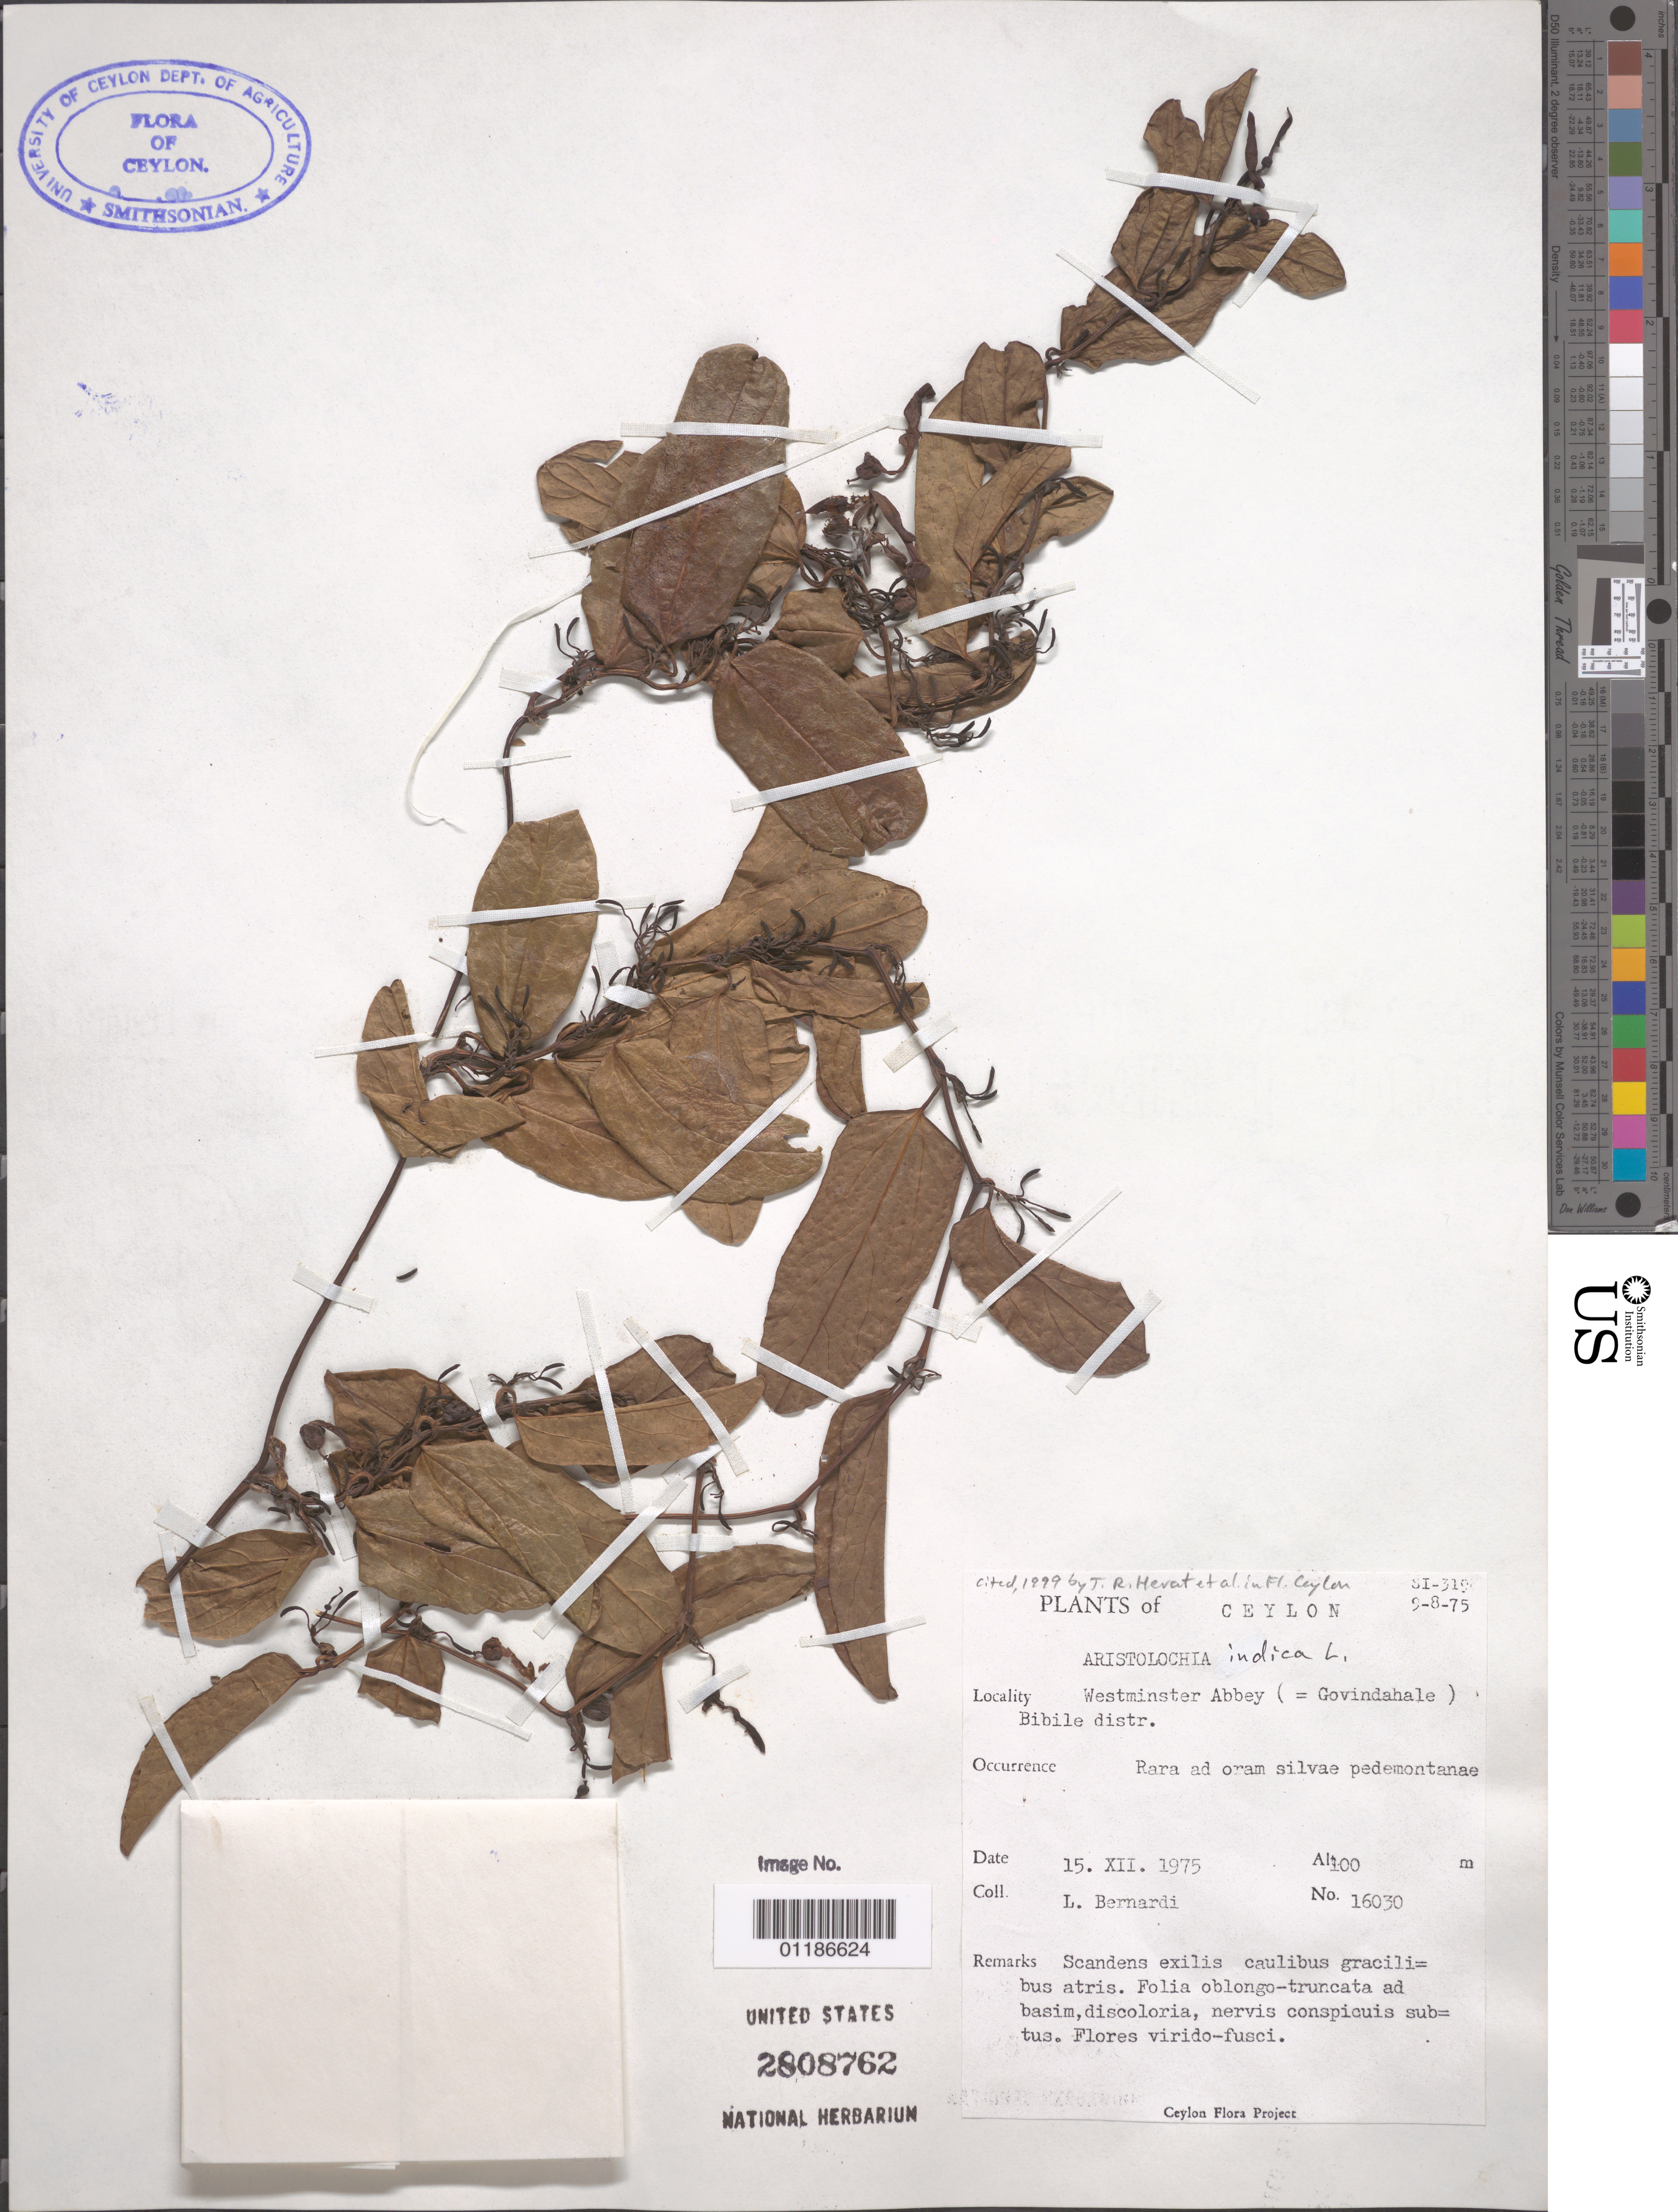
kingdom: Plantae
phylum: Tracheophyta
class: Magnoliopsida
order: Piperales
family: Aristolochiaceae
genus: Aristolochia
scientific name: Aristolochia indica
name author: L.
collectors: L. Bernardi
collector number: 16030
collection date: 1975-12-15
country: Sri Lanka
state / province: Uva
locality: Westminster Abbey (= Govindahale) Bibile district.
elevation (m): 100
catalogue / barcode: US 2808762